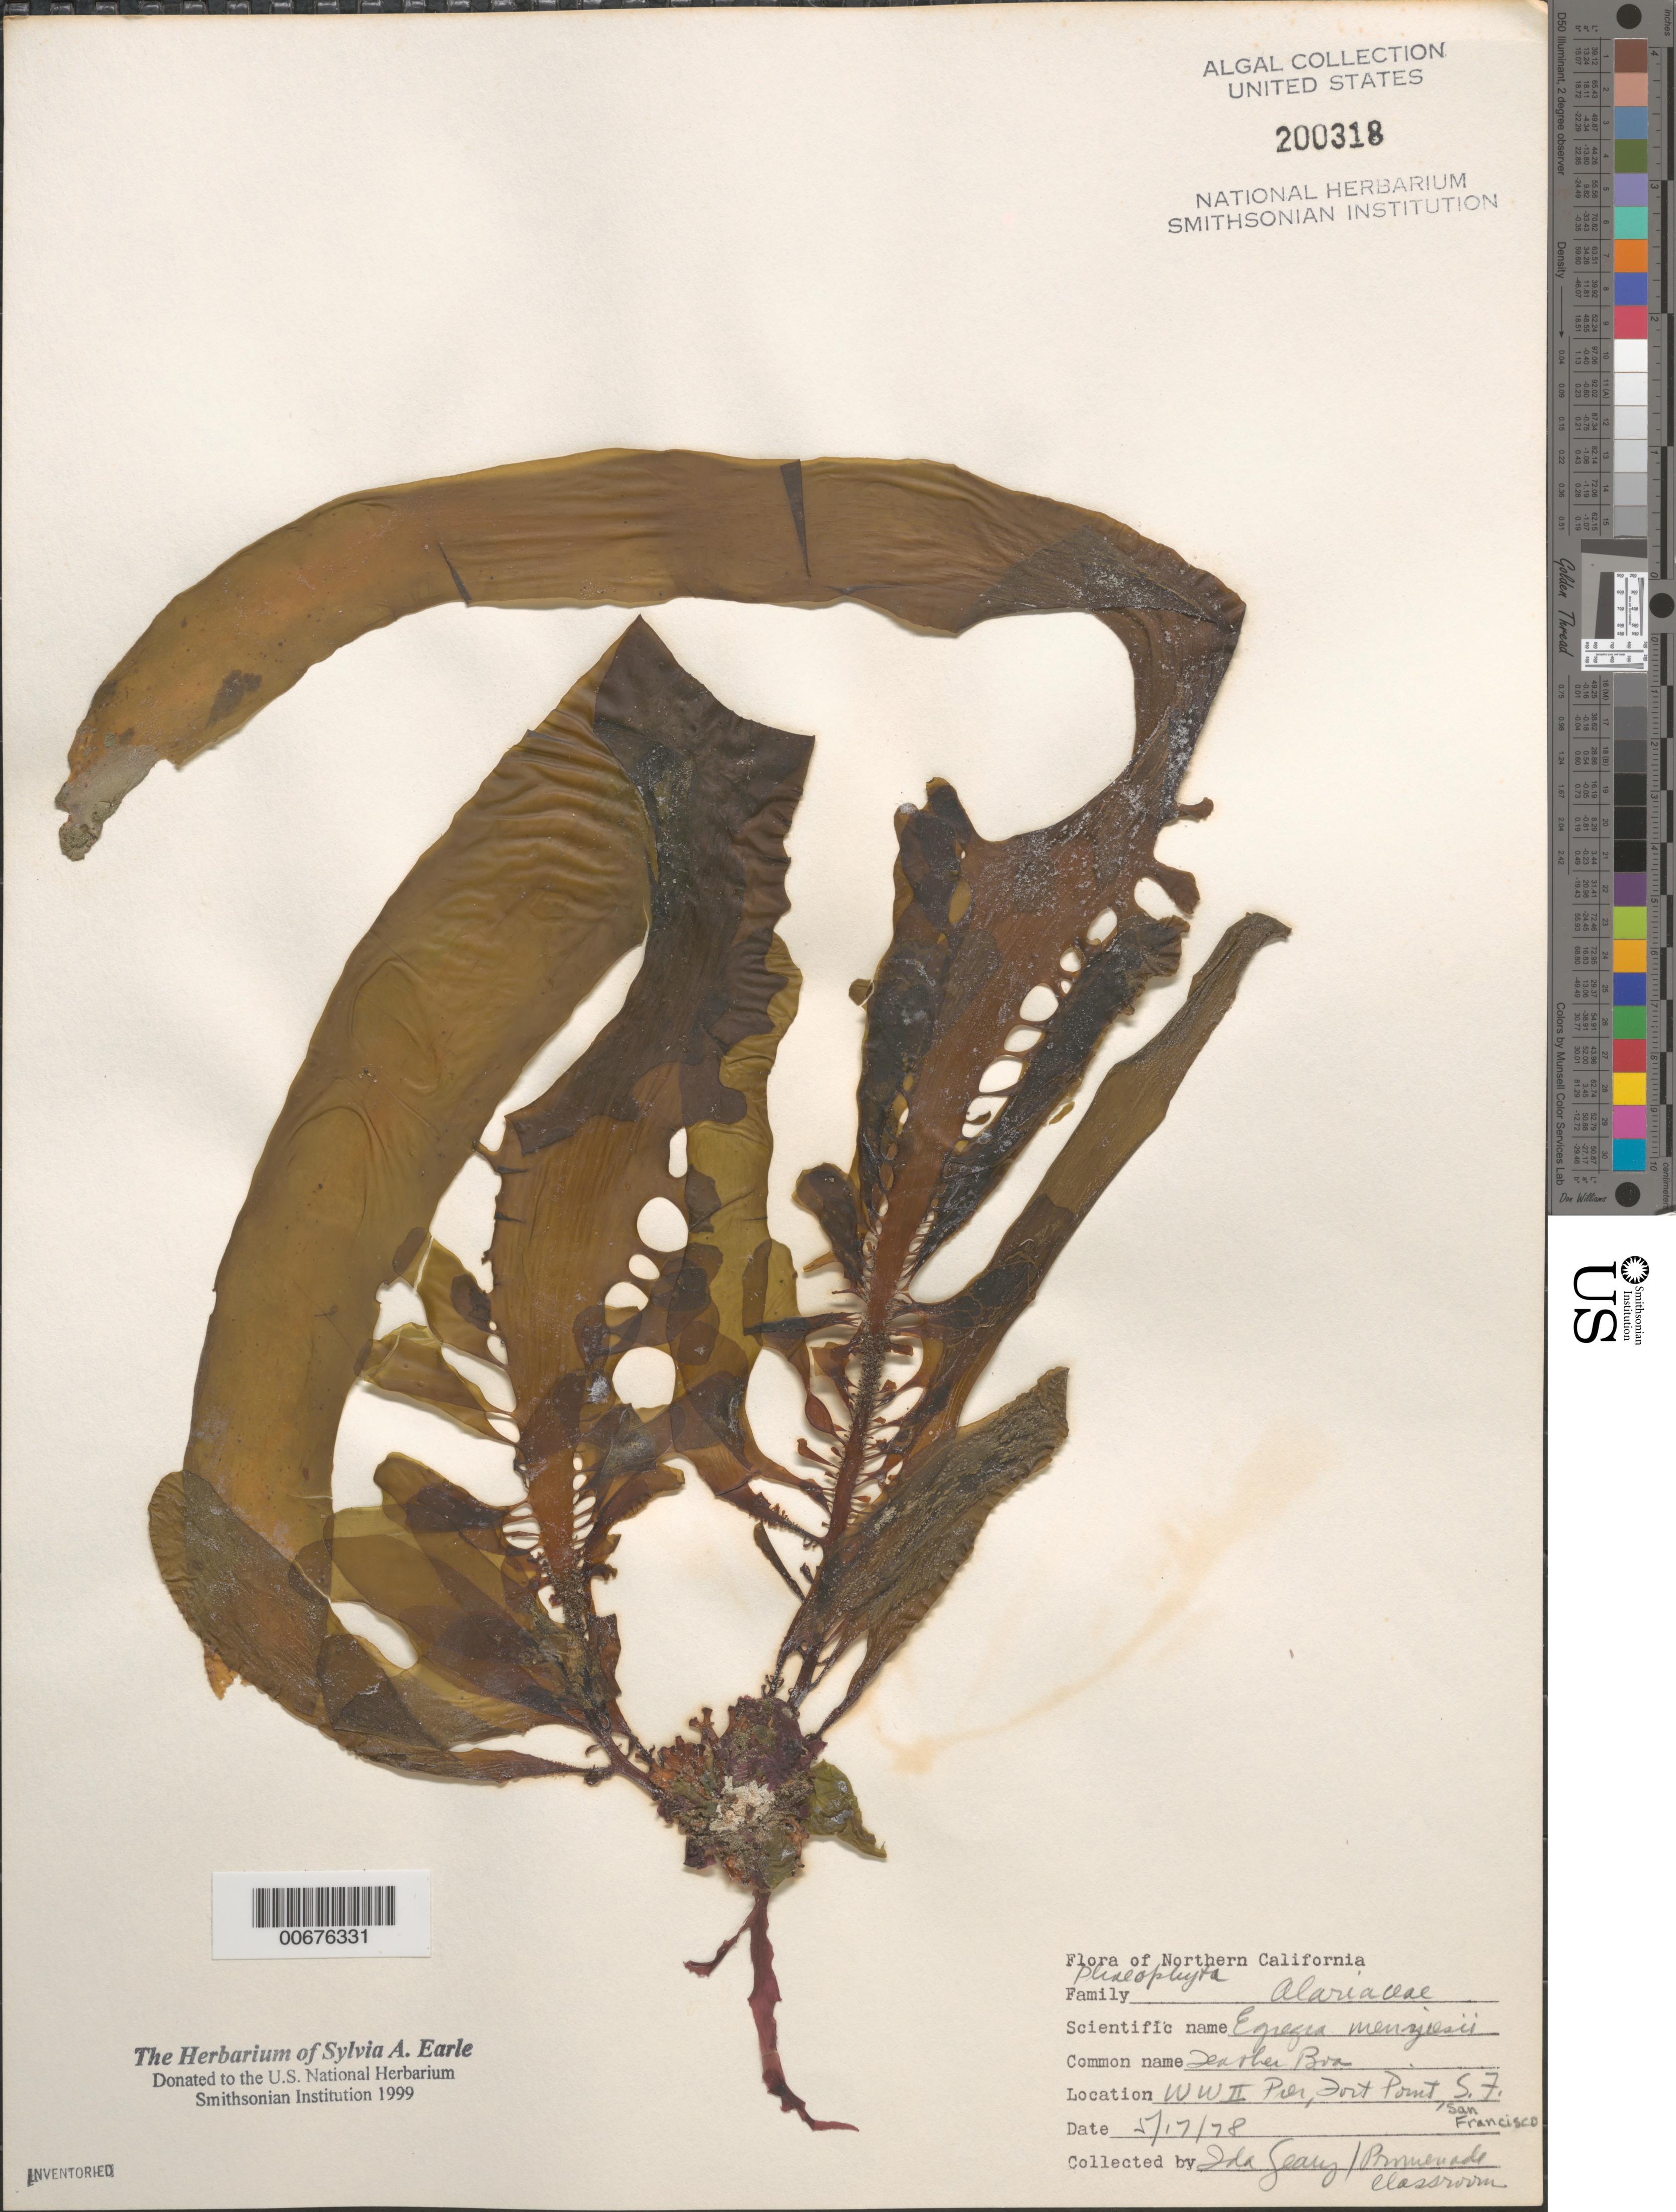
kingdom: Chromista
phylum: Ochrophyta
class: Phaeophyceae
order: Laminariales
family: Lessoniaceae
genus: Egregia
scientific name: Egregia menziesii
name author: (Turner) Aresch.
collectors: I. Geary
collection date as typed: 17 May 1978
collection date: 1978-05-17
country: United States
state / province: California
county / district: San Francisco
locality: San Francisco, Fort Point, World War II Pier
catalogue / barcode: US 200318